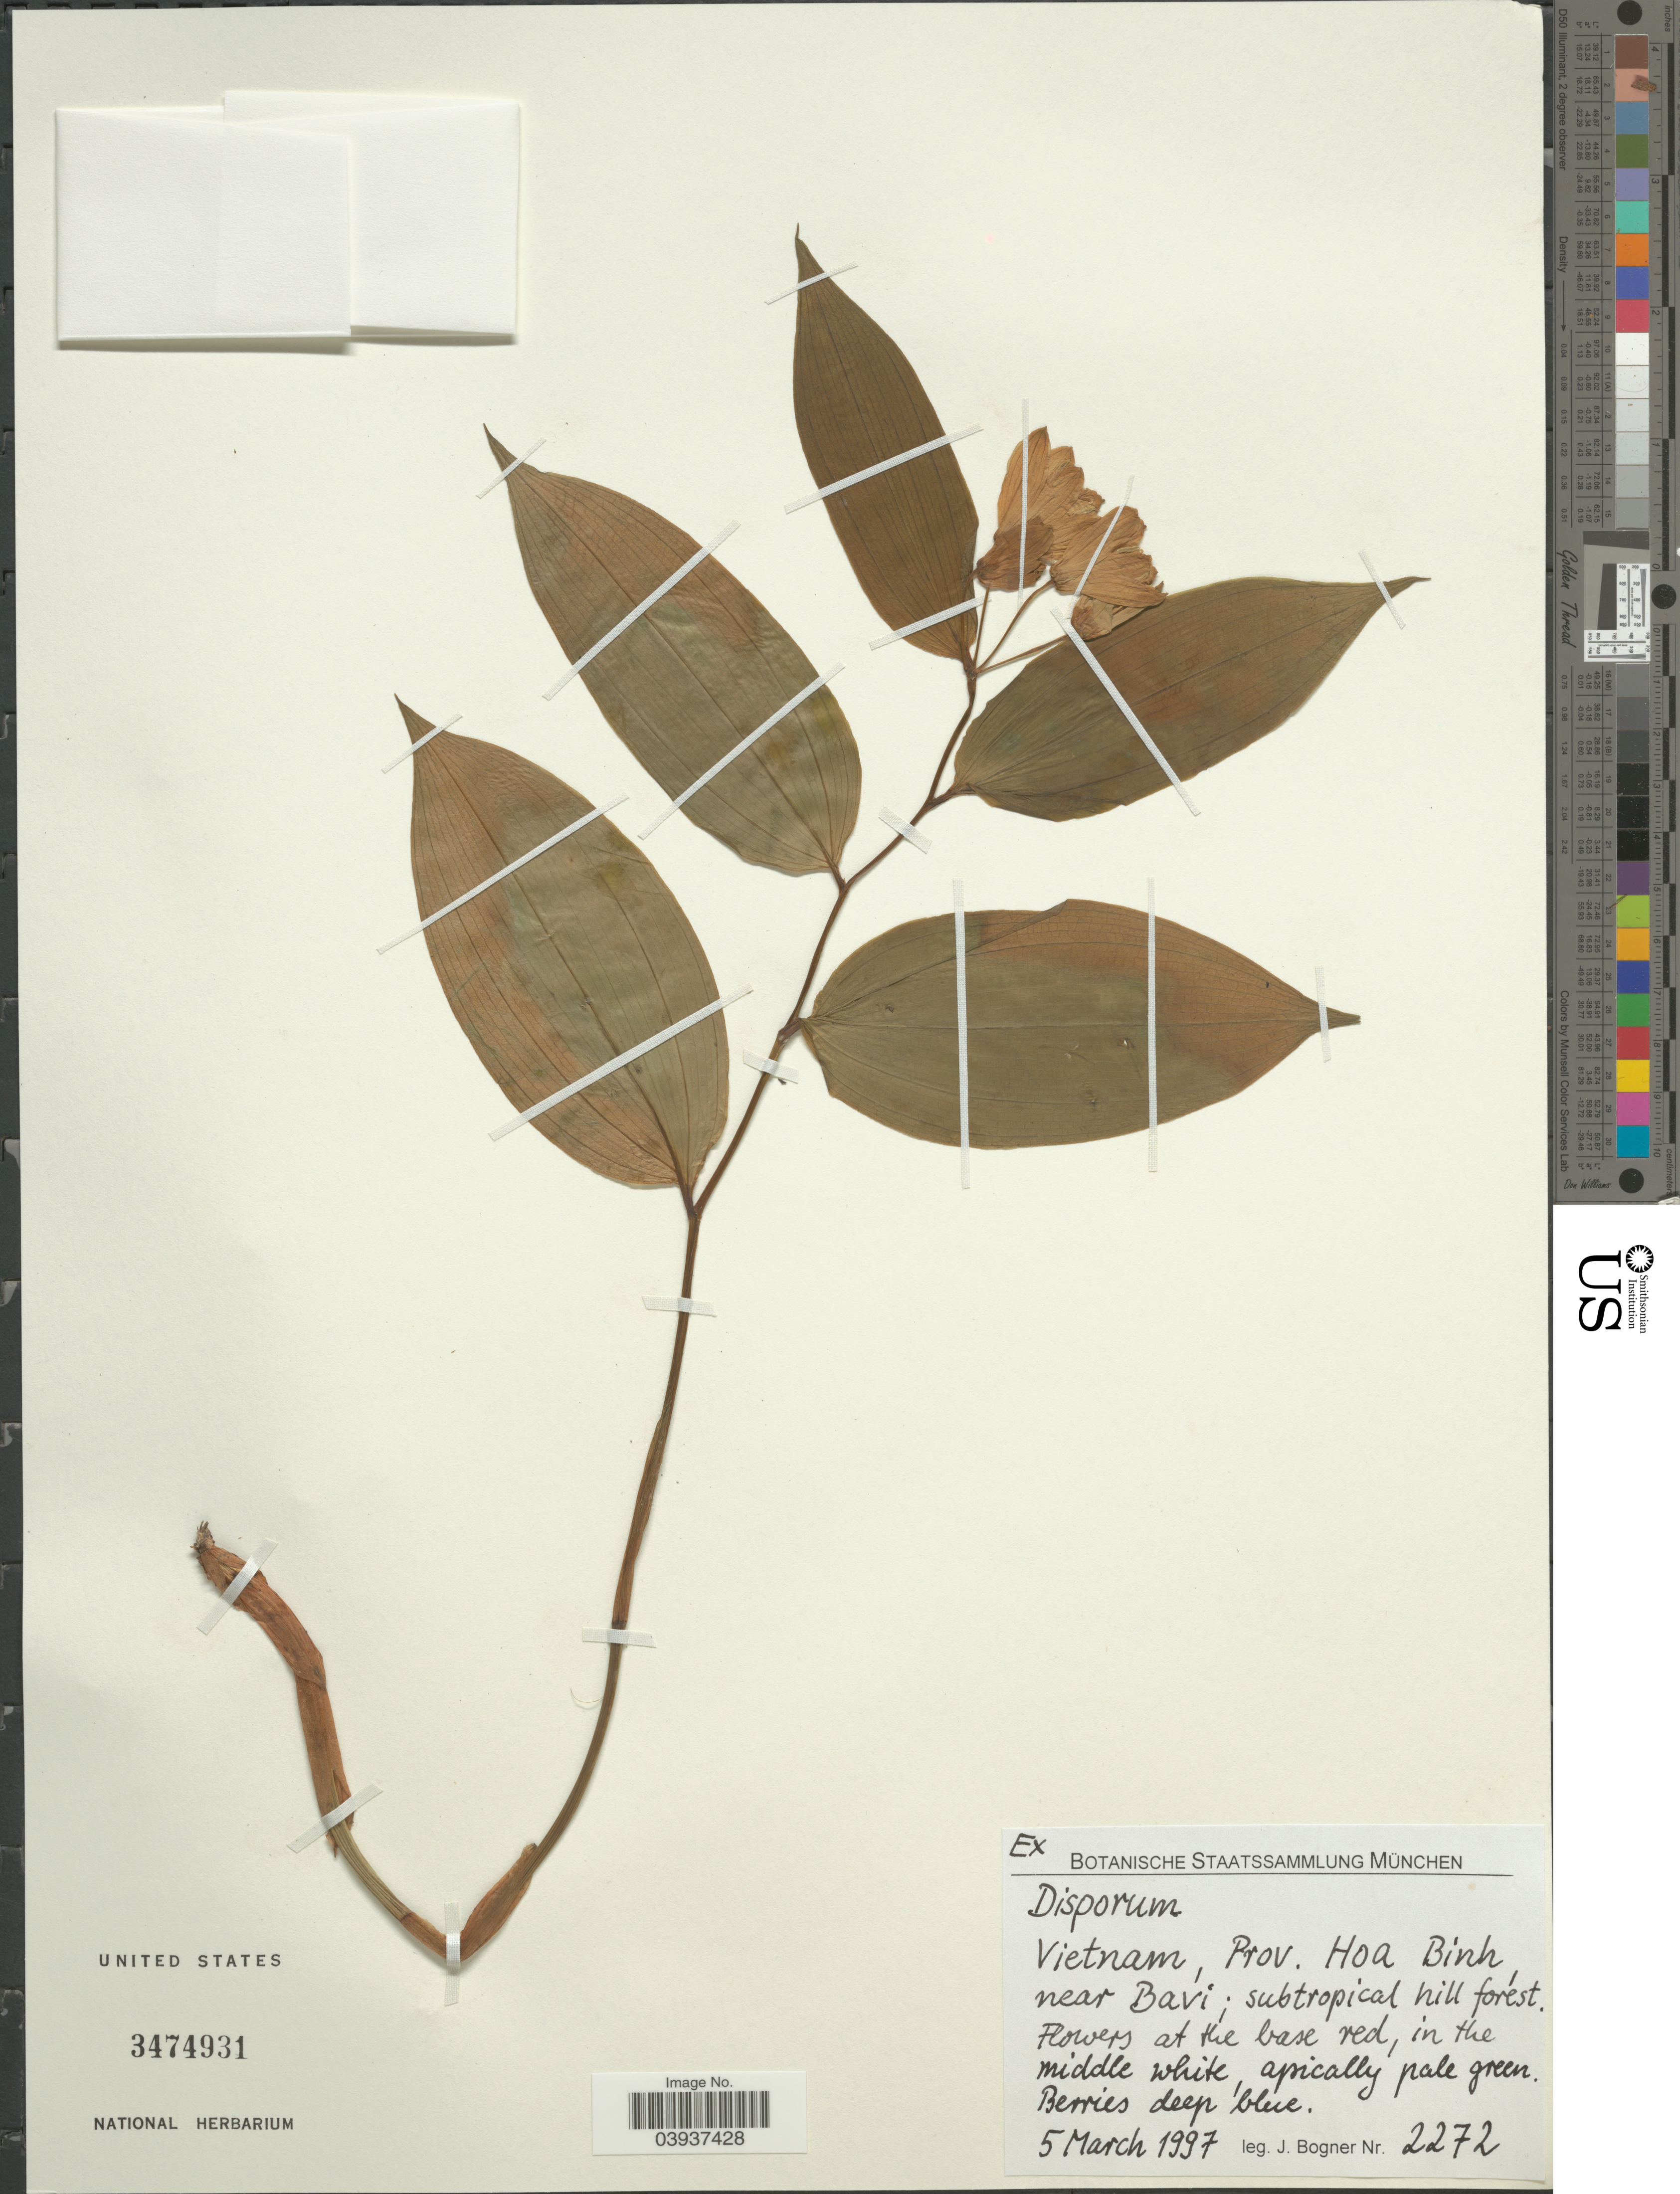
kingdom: Plantae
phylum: Tracheophyta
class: Liliopsida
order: Liliales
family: Colchicaceae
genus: Disporum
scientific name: Disporum sp.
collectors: J. Bogner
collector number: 2272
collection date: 1997-03-05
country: Vietnam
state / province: Hoa Binh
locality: Near Bavi, subtropical hill forest.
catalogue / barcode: US 3474931